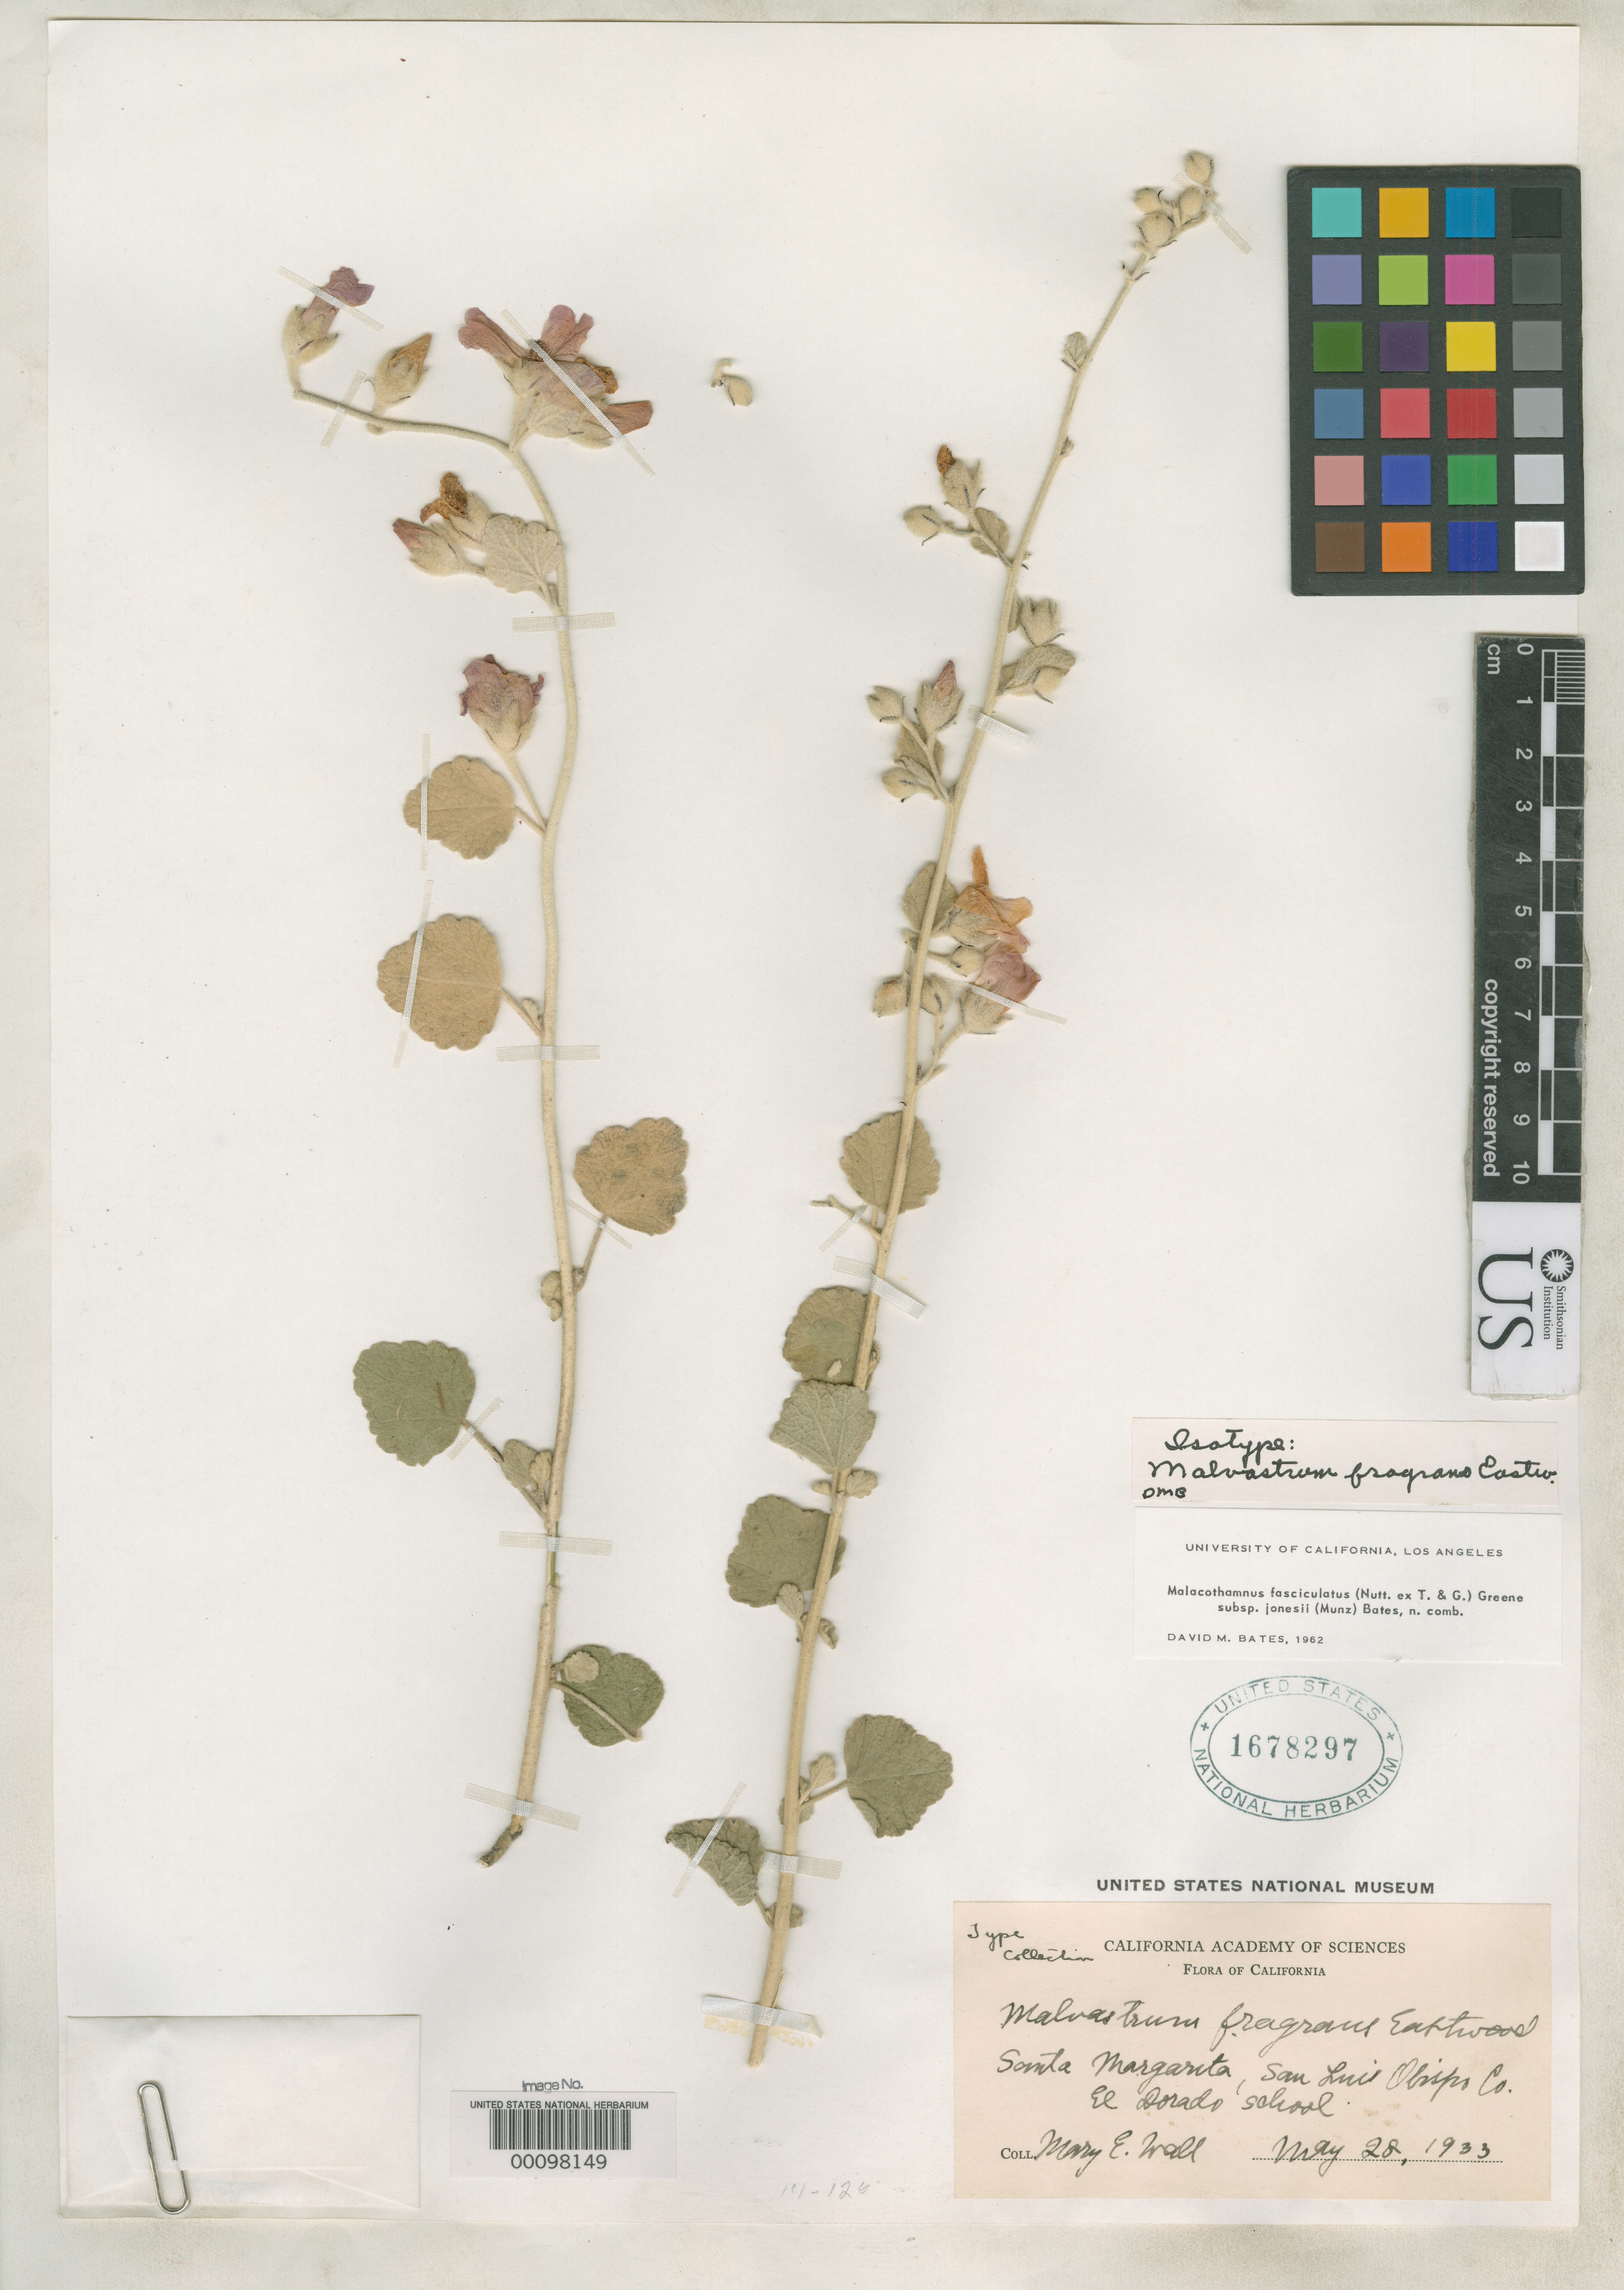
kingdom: Plantae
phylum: Tracheophyta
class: Magnoliopsida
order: Malvales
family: Malvaceae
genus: Malvastrum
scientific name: Malvastrum fragrans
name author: Eastw.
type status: Isotype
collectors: M. Hall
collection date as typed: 28 May 1933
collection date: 1933-05-28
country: United States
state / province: California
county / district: San Luis Obispo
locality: Santa Margarita, El Dorado School.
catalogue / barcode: US 1678297